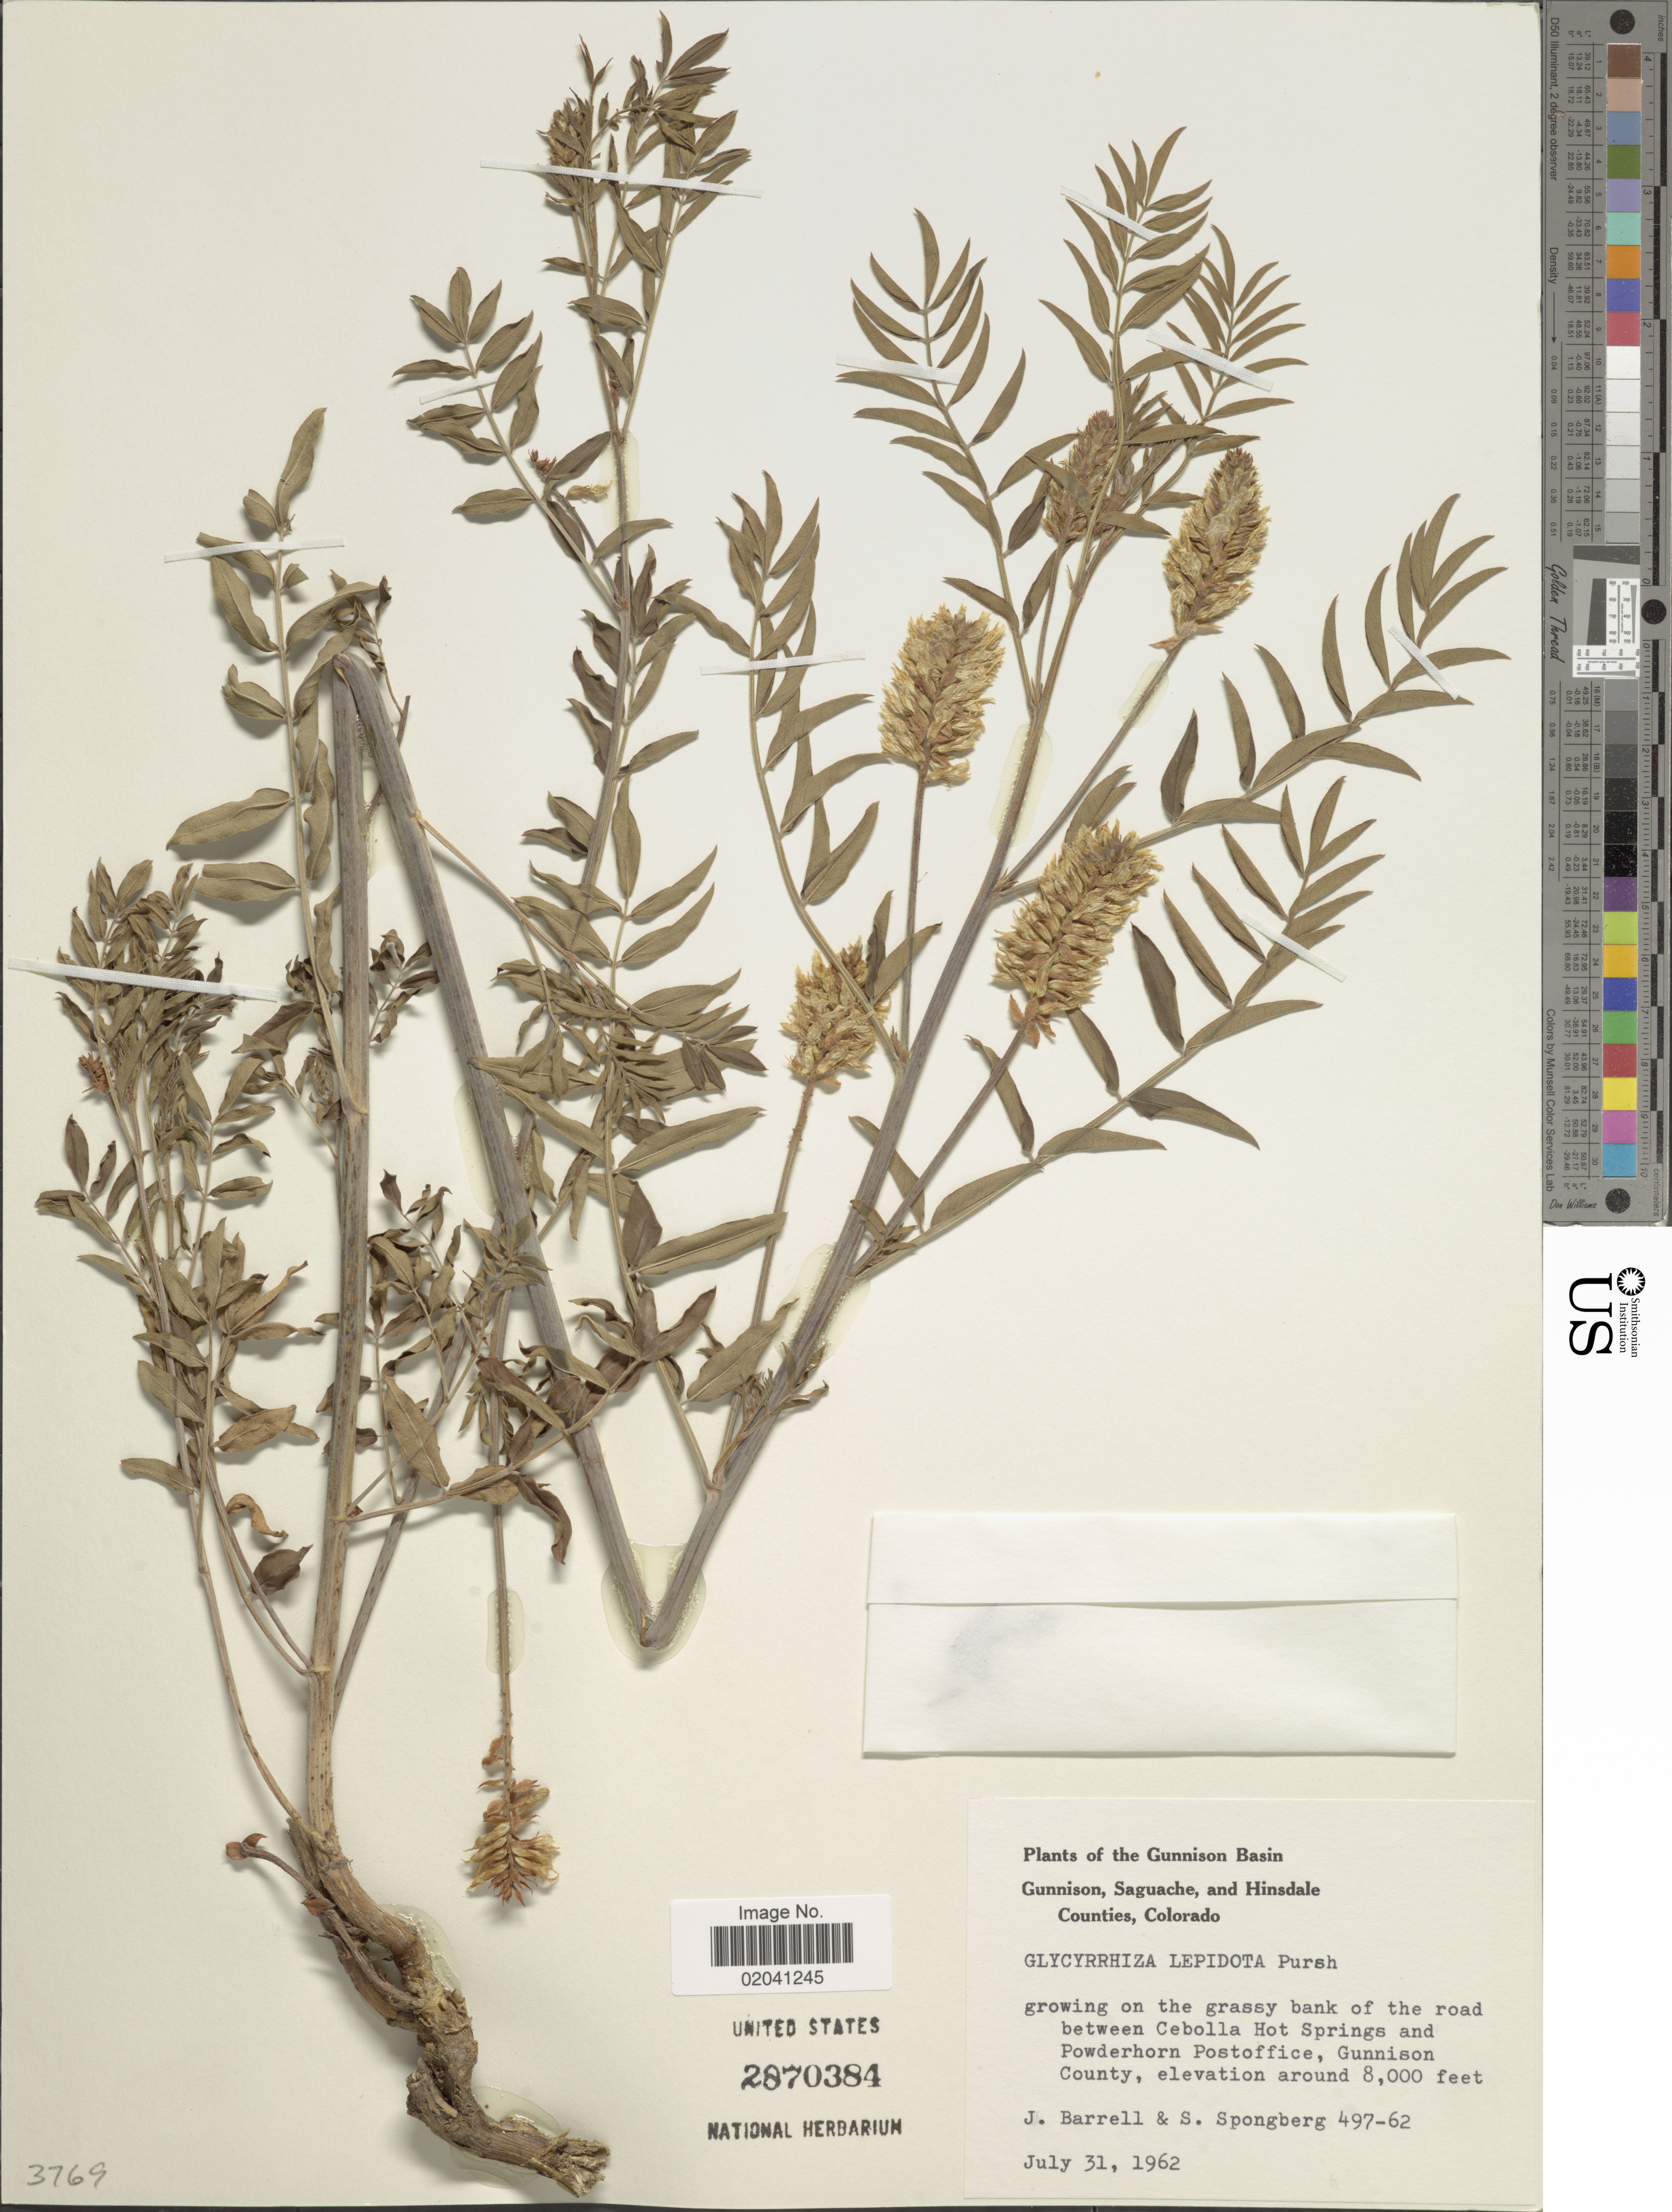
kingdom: Plantae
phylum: Tracheophyta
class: Magnoliopsida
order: Fabales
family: Fabaceae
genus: Glycyrrhiza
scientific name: Glycyrrhiza lepidota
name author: Pursh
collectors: J. Barrell & S. A.Spongberg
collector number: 497-62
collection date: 1962-07-31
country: United States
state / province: Colorado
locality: Gunnison Basin. Gunnison, Saguache, and Hinsdale Counties, Colorado. Growing on the grassy bank of the road between Cebolla Hot Springs and Powderhorn Postoffice, Gunnison County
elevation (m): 2438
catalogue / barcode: US 2870384